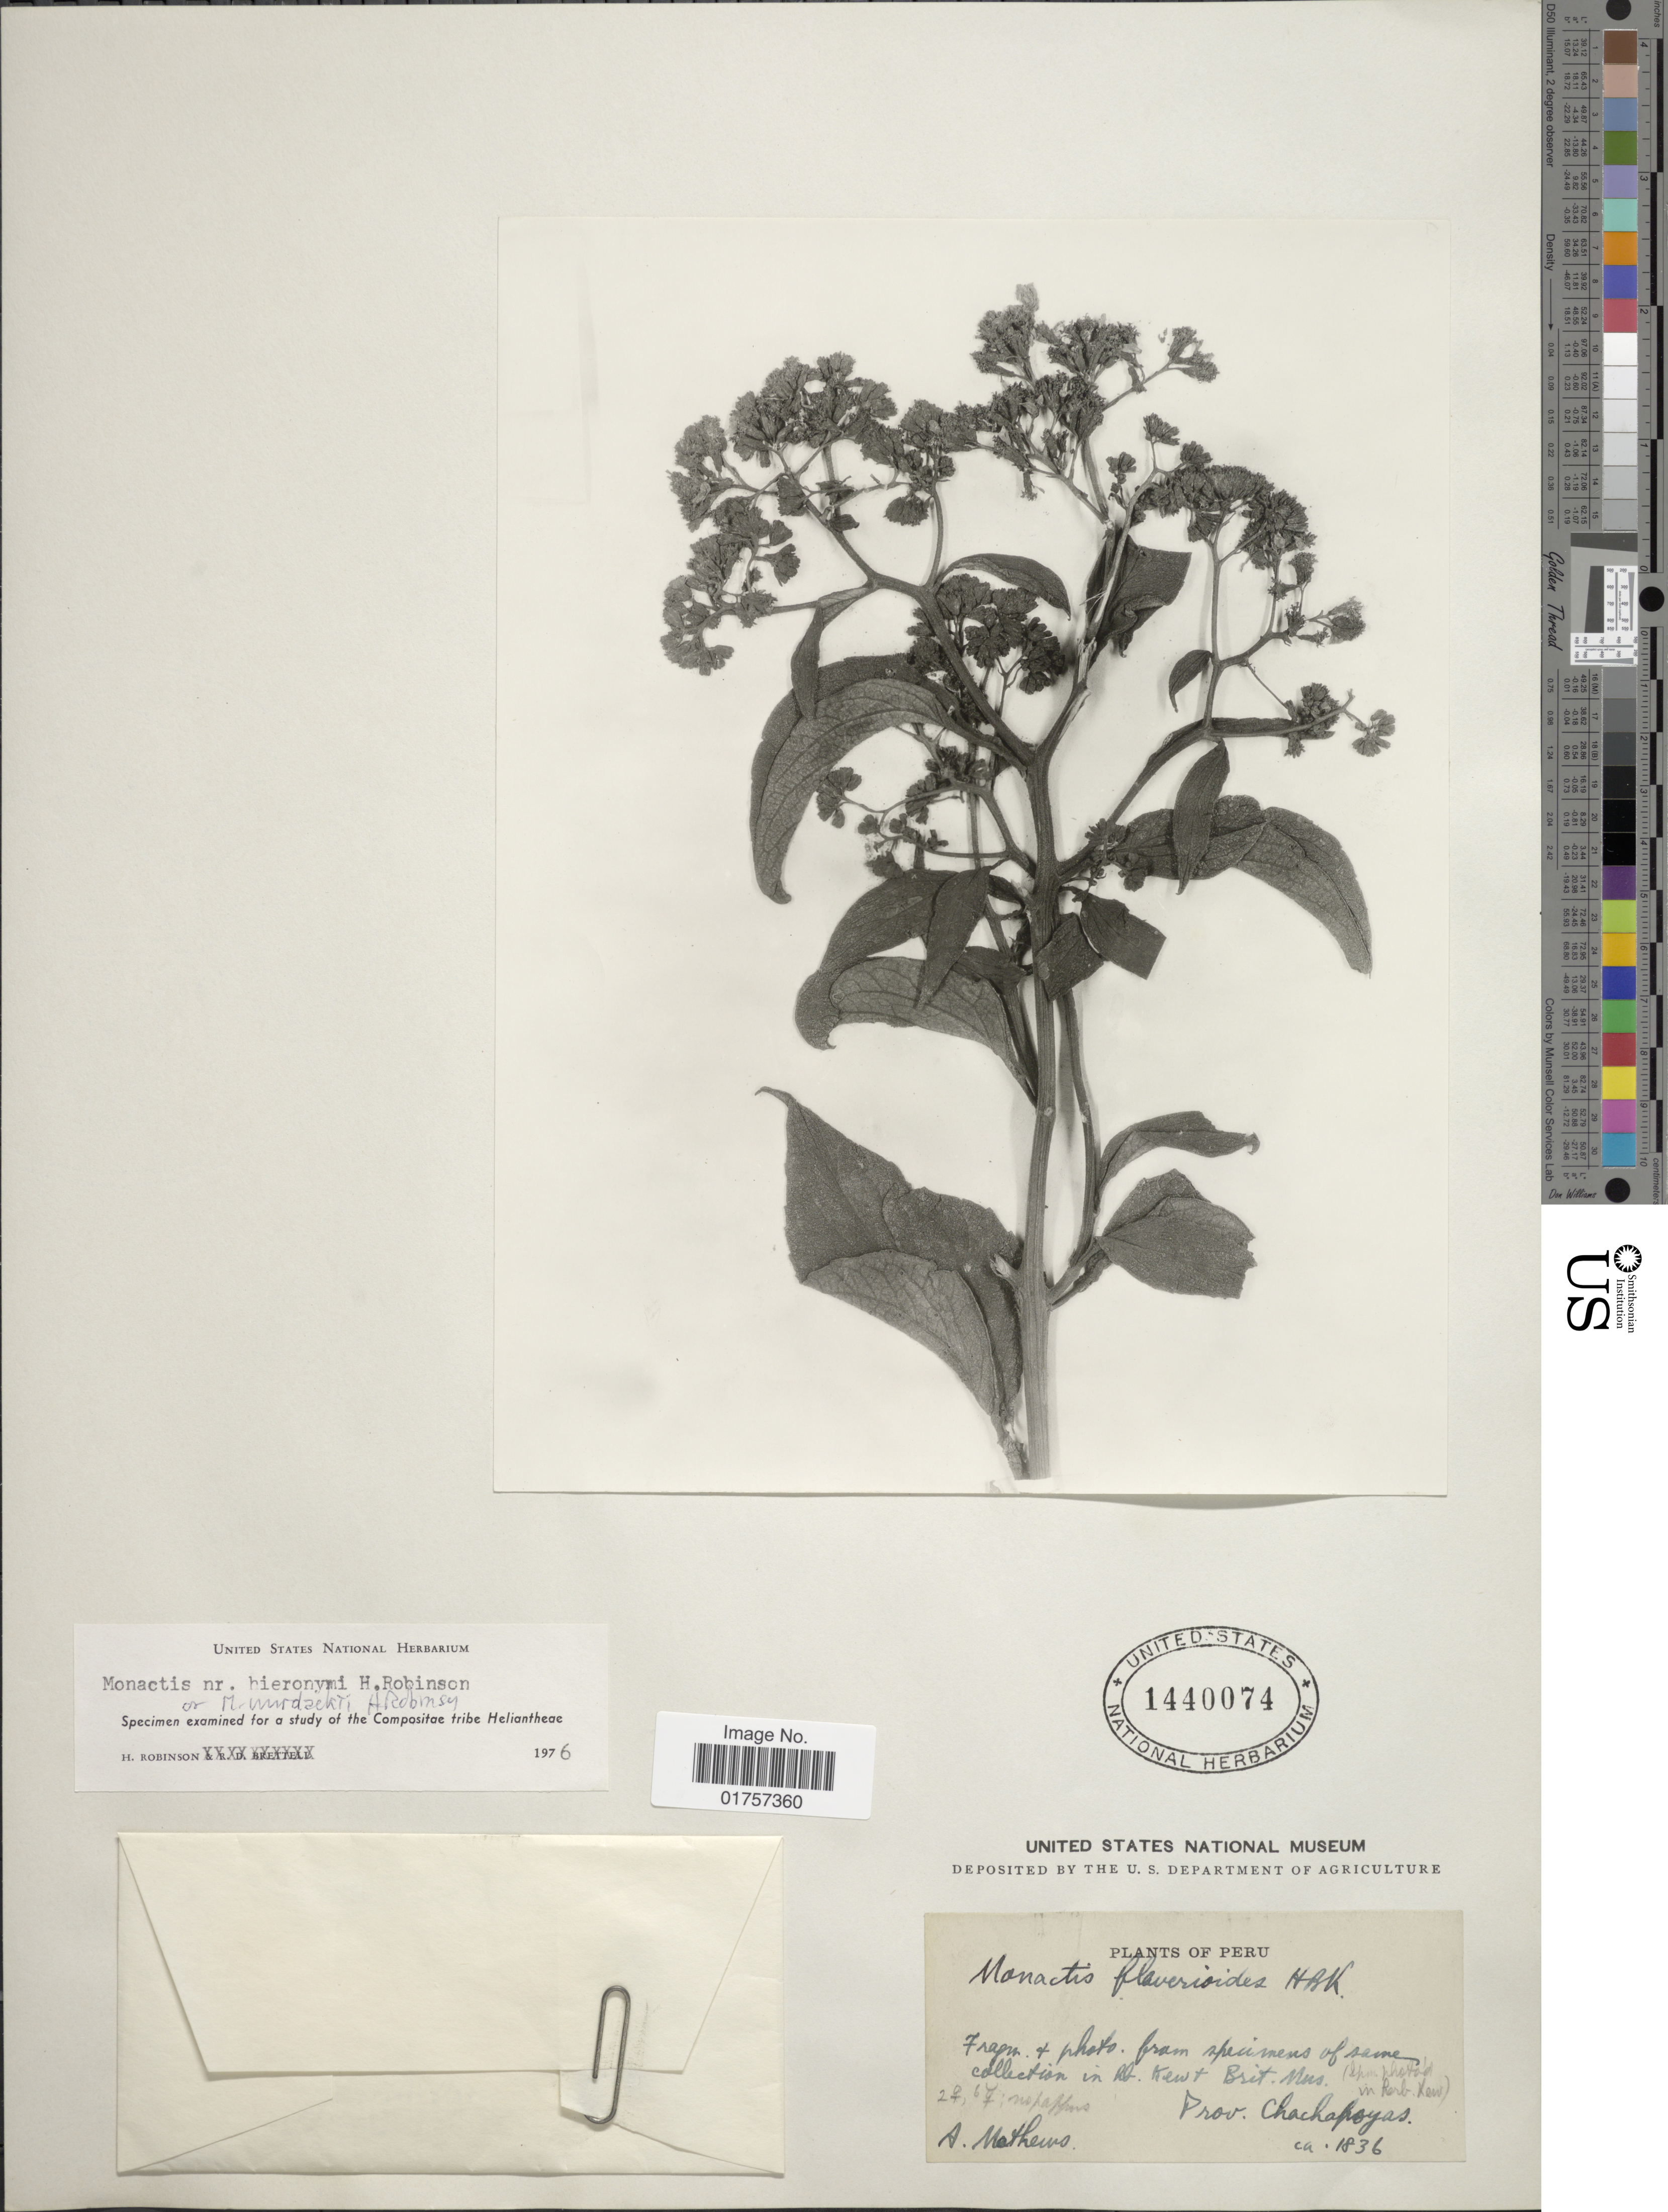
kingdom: Plantae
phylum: Tracheophyta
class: Magnoliopsida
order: Asterales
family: Asteraceae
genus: Monactis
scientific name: Monactis sp.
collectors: A. Mathews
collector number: s.n.?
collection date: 1836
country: Peru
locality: Prov. Chachapoyas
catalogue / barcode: US 1440074